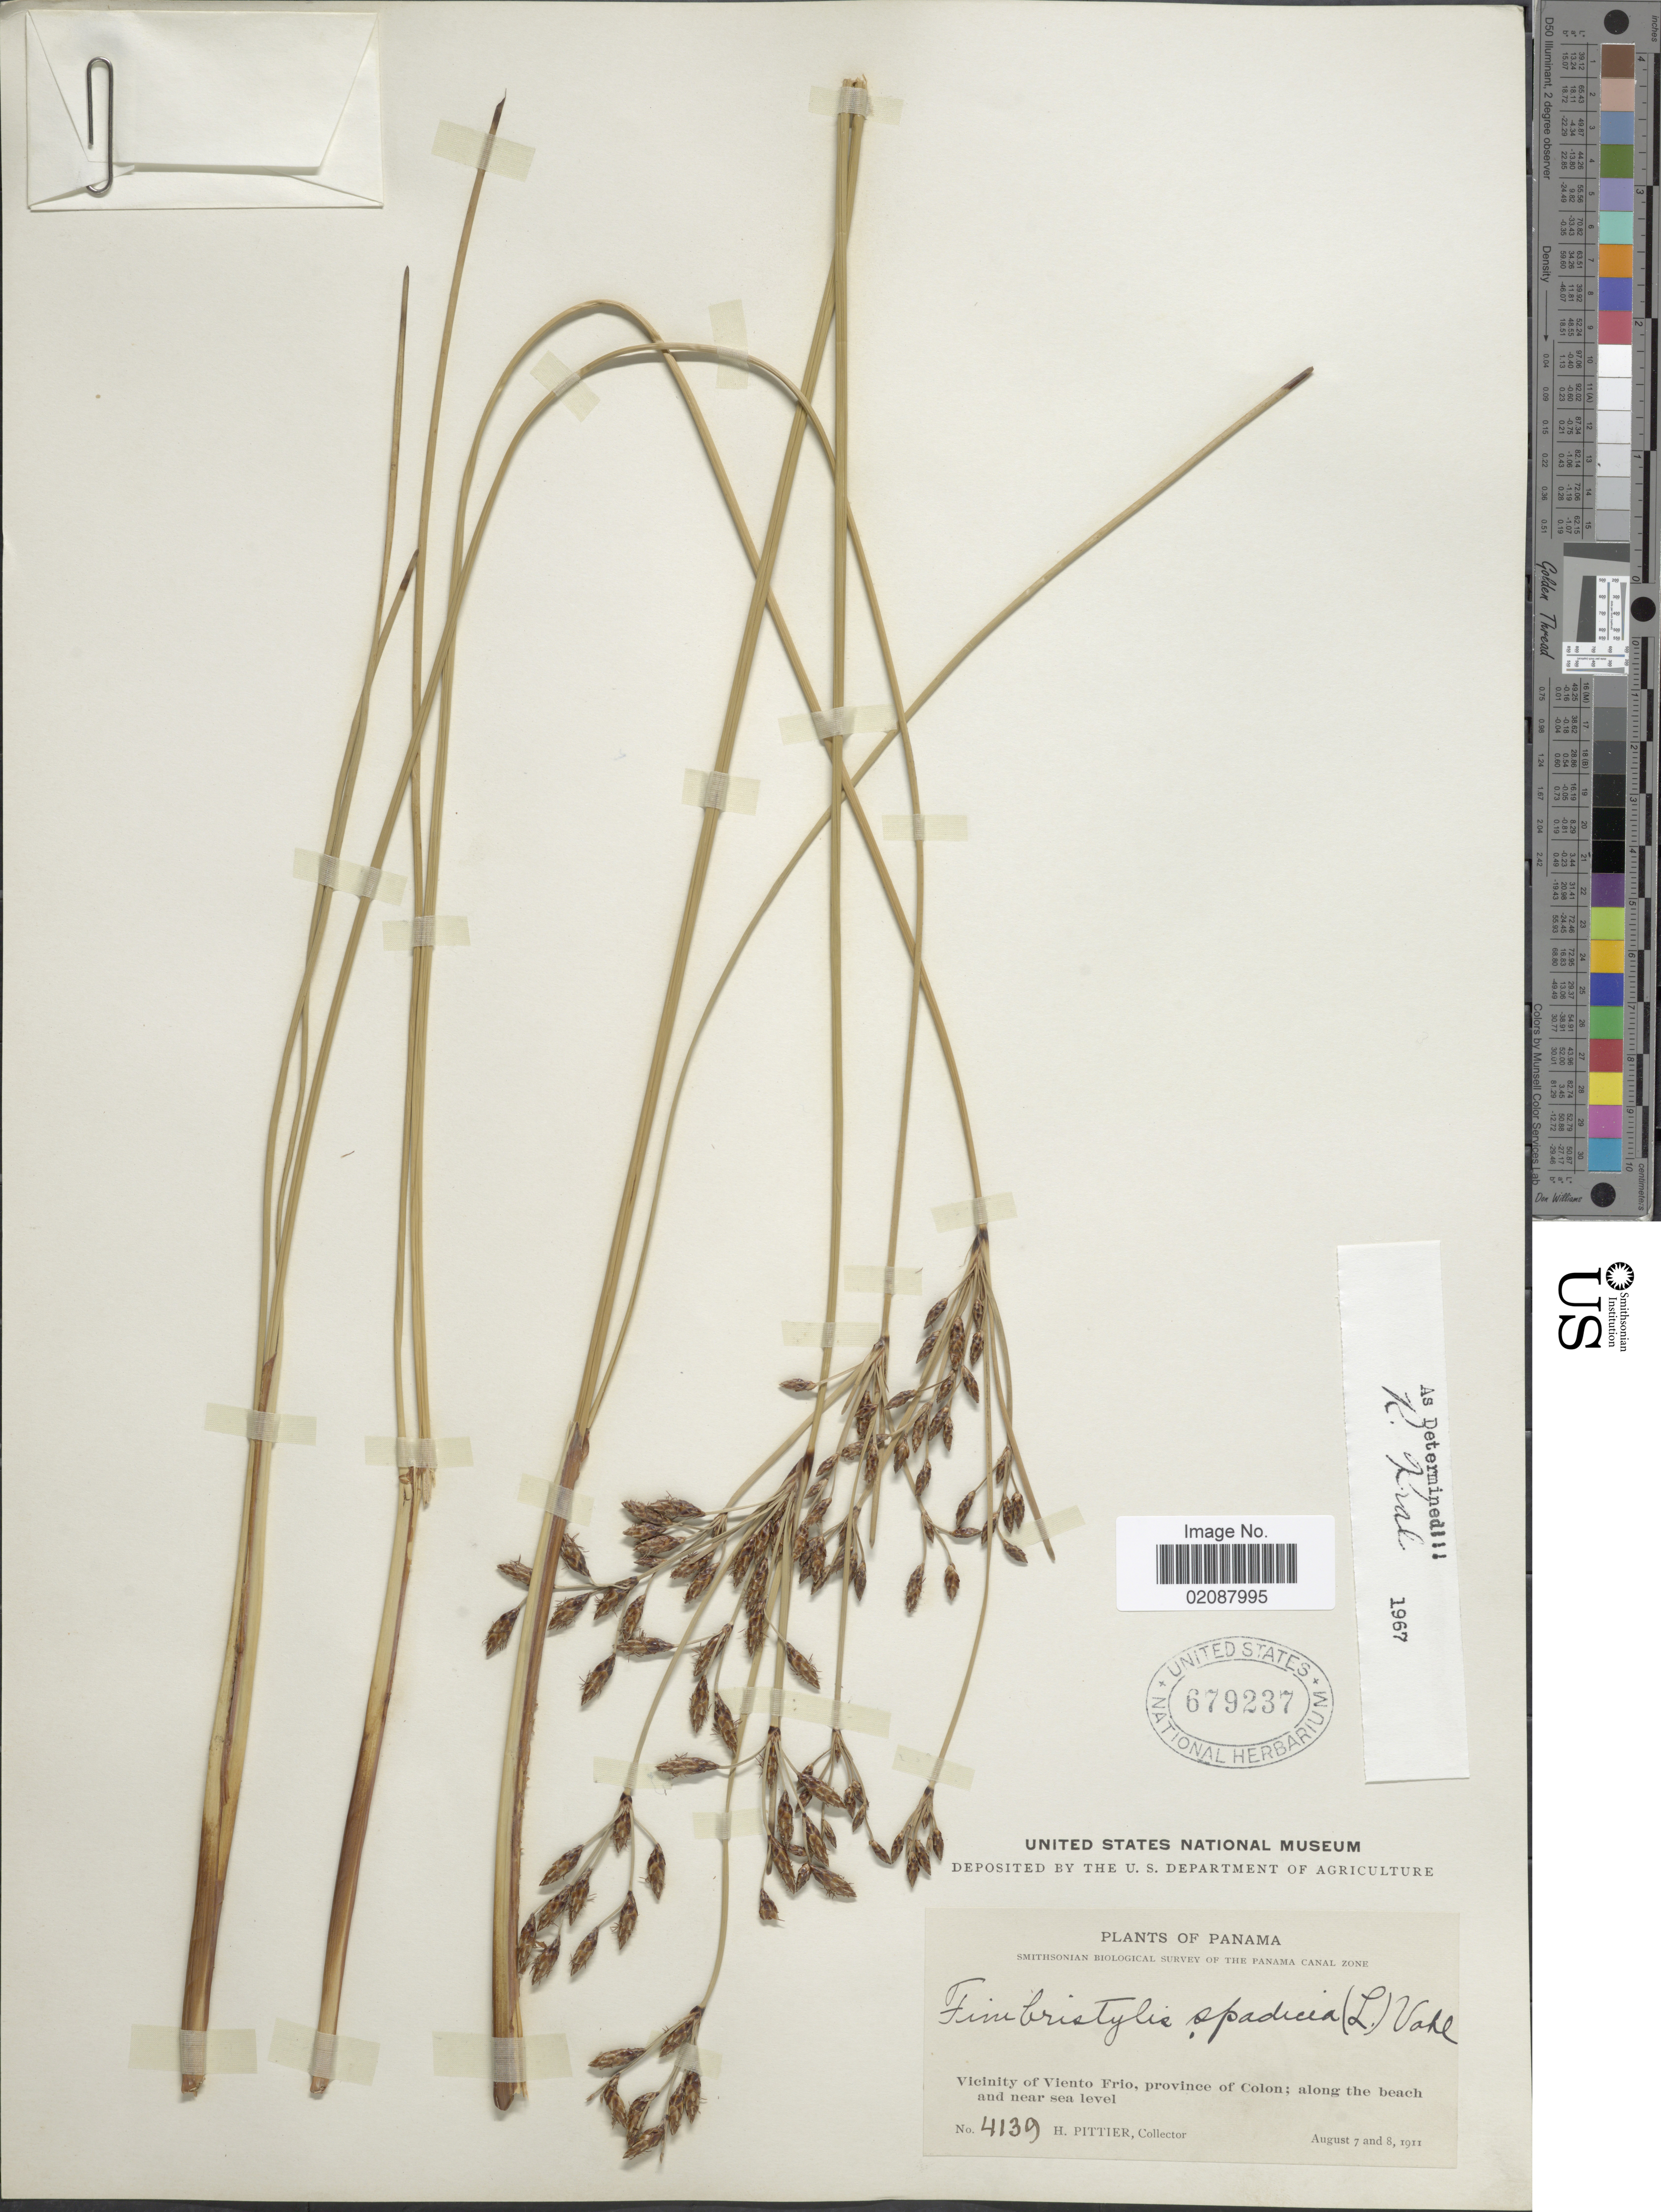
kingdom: Plantae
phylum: Tracheophyta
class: Liliopsida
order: Poales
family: Cyperaceae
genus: Fimbristylis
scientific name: Fimbristylis spadicea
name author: (L.) Vahl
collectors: H. F. Pittier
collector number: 4139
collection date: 1911-08-07/1911-08-08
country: Panama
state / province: Colón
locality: Vicinity of Viento Frio, province of Colon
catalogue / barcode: US 679237